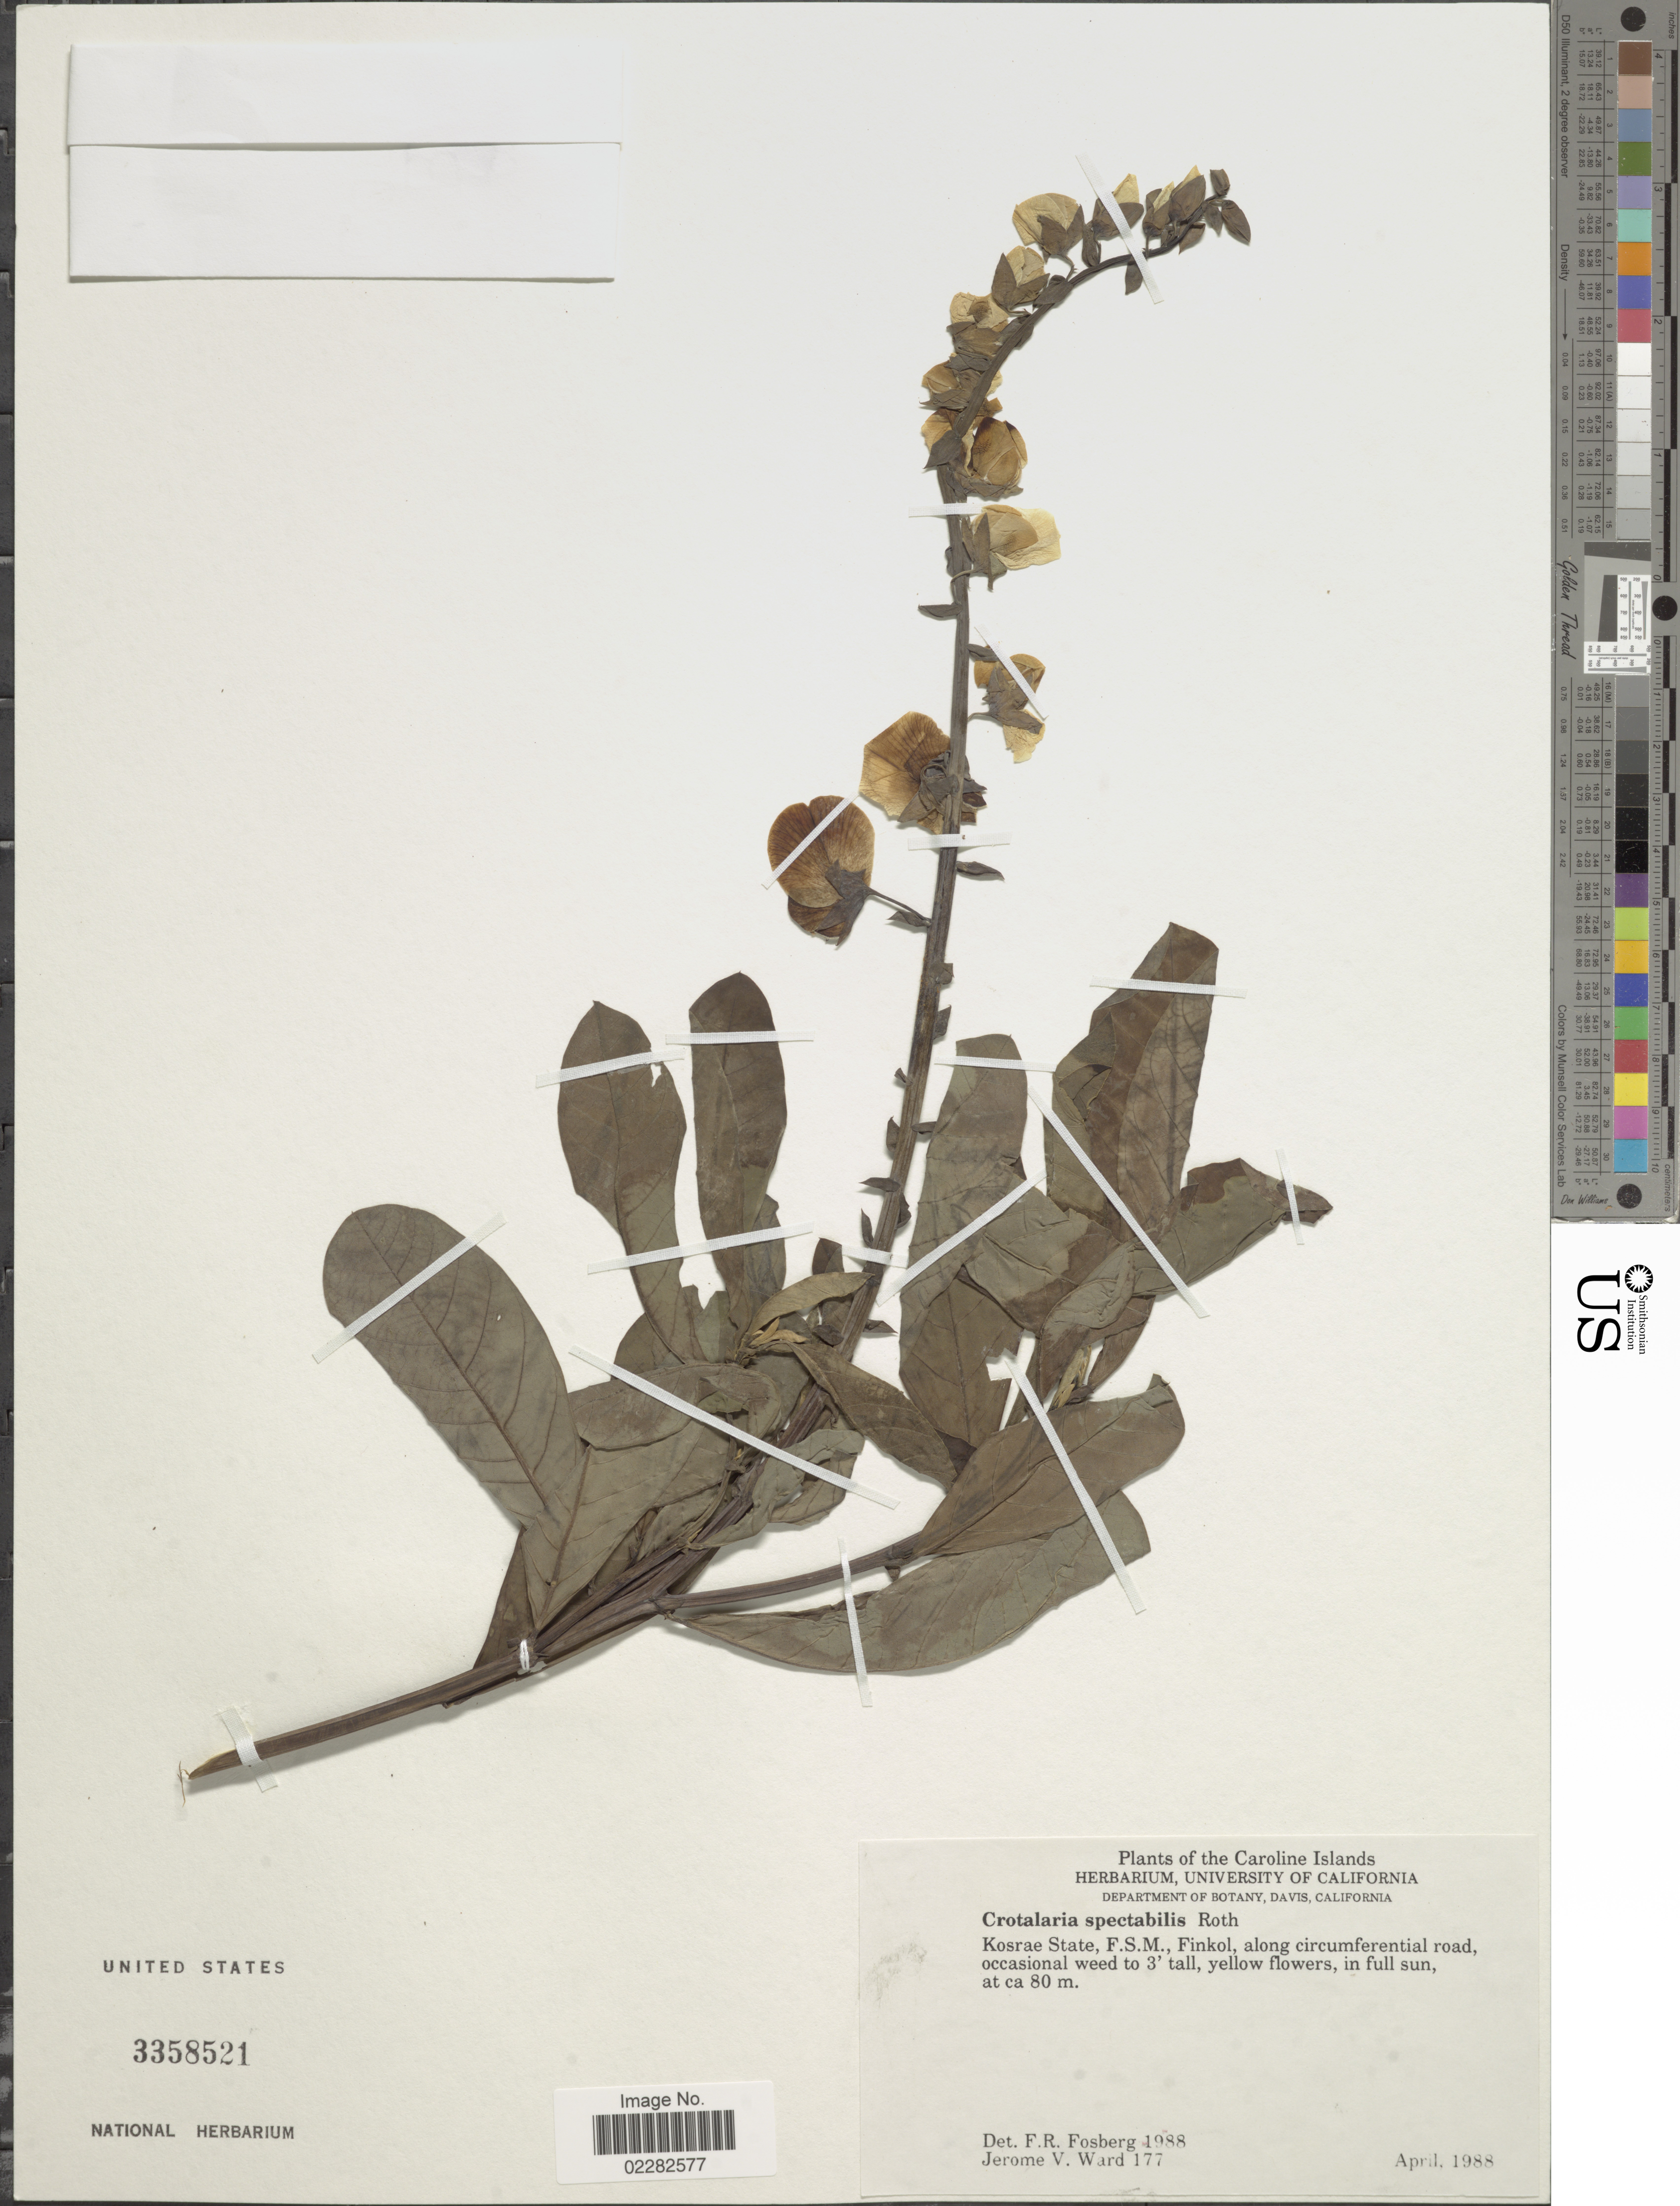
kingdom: Plantae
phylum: Tracheophyta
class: Magnoliopsida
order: Fabales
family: Fabaceae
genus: Crotalaria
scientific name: Crotalaria spectabilis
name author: Roth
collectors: J. V. Ward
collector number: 177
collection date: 1988-04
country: Micronesia, Federated States of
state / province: Kosrae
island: Kosrae [Kusaie]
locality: Caroline Islands, Kosrae State, F.S.M., Finkol, along circumferential road, occasional weed.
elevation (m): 80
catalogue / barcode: US 3358521